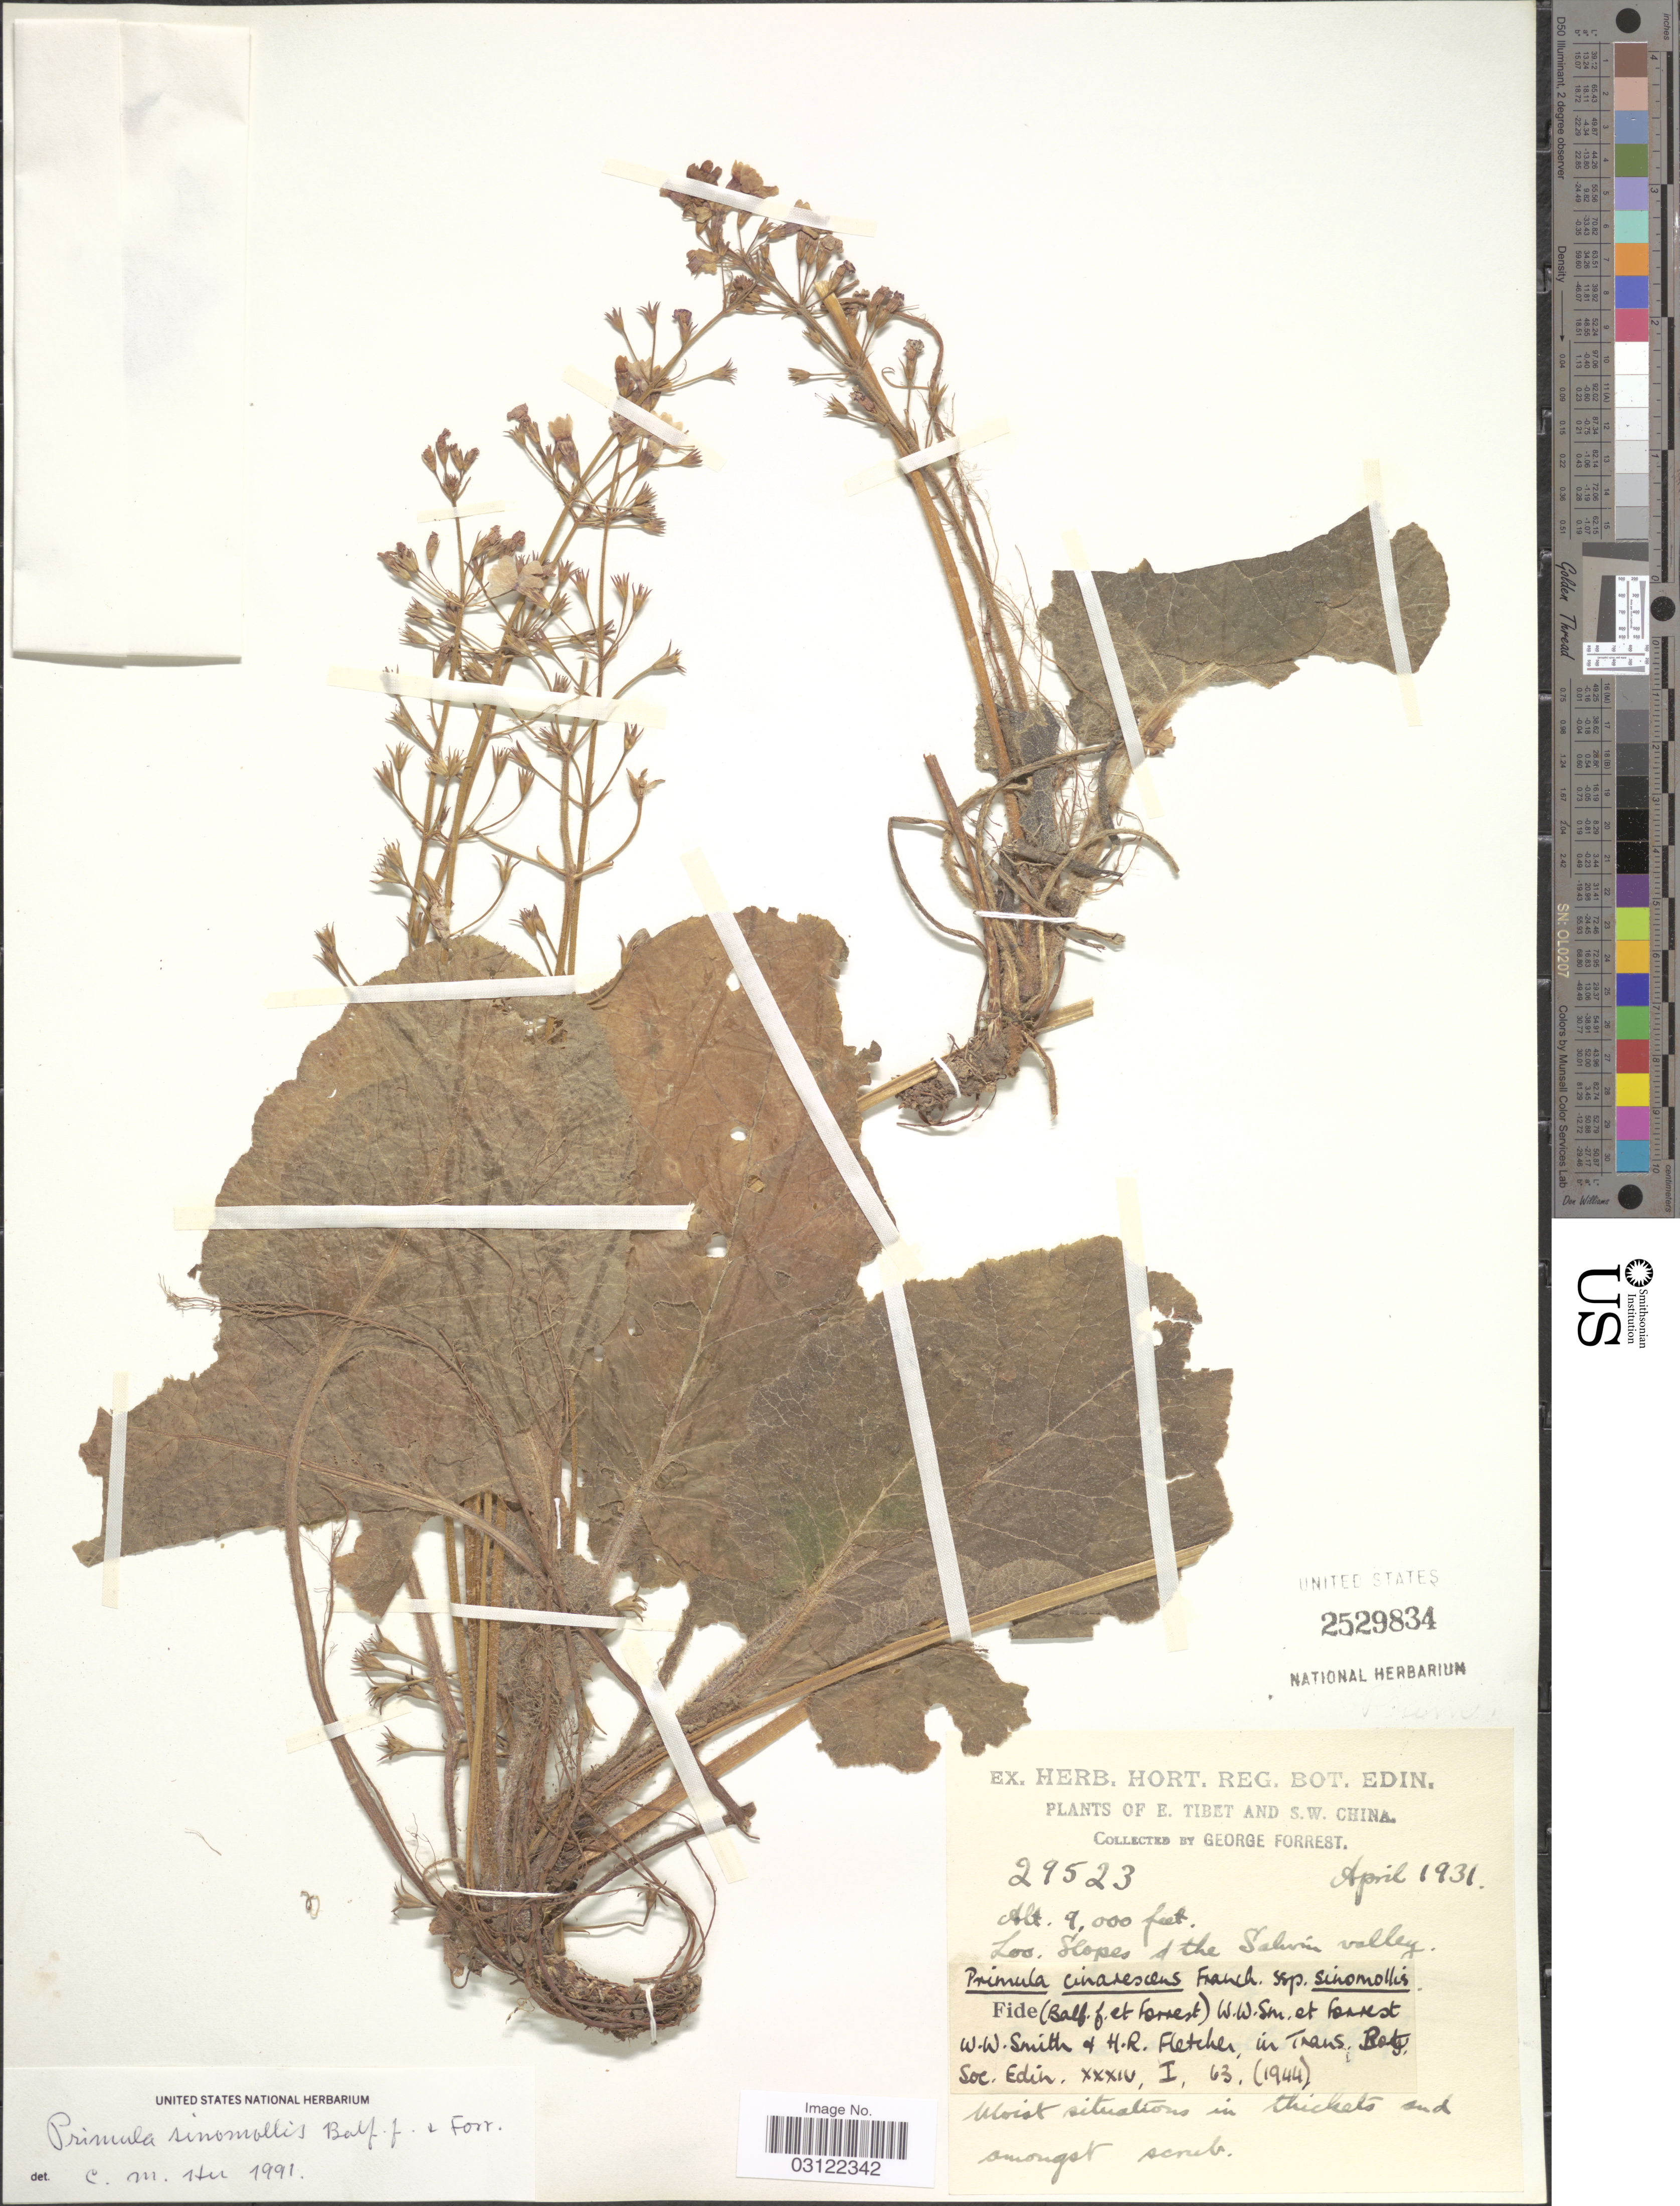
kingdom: Plantae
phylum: Tracheophyta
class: Magnoliopsida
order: Ericales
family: Primulaceae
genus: Primula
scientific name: Primula sinomollis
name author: Balf. f. & Forrest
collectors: G. Forrest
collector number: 29523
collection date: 1931-04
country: China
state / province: Xizang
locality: E. Tibet and S. W. China. Salwin valley.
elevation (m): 2743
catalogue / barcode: US 2529834